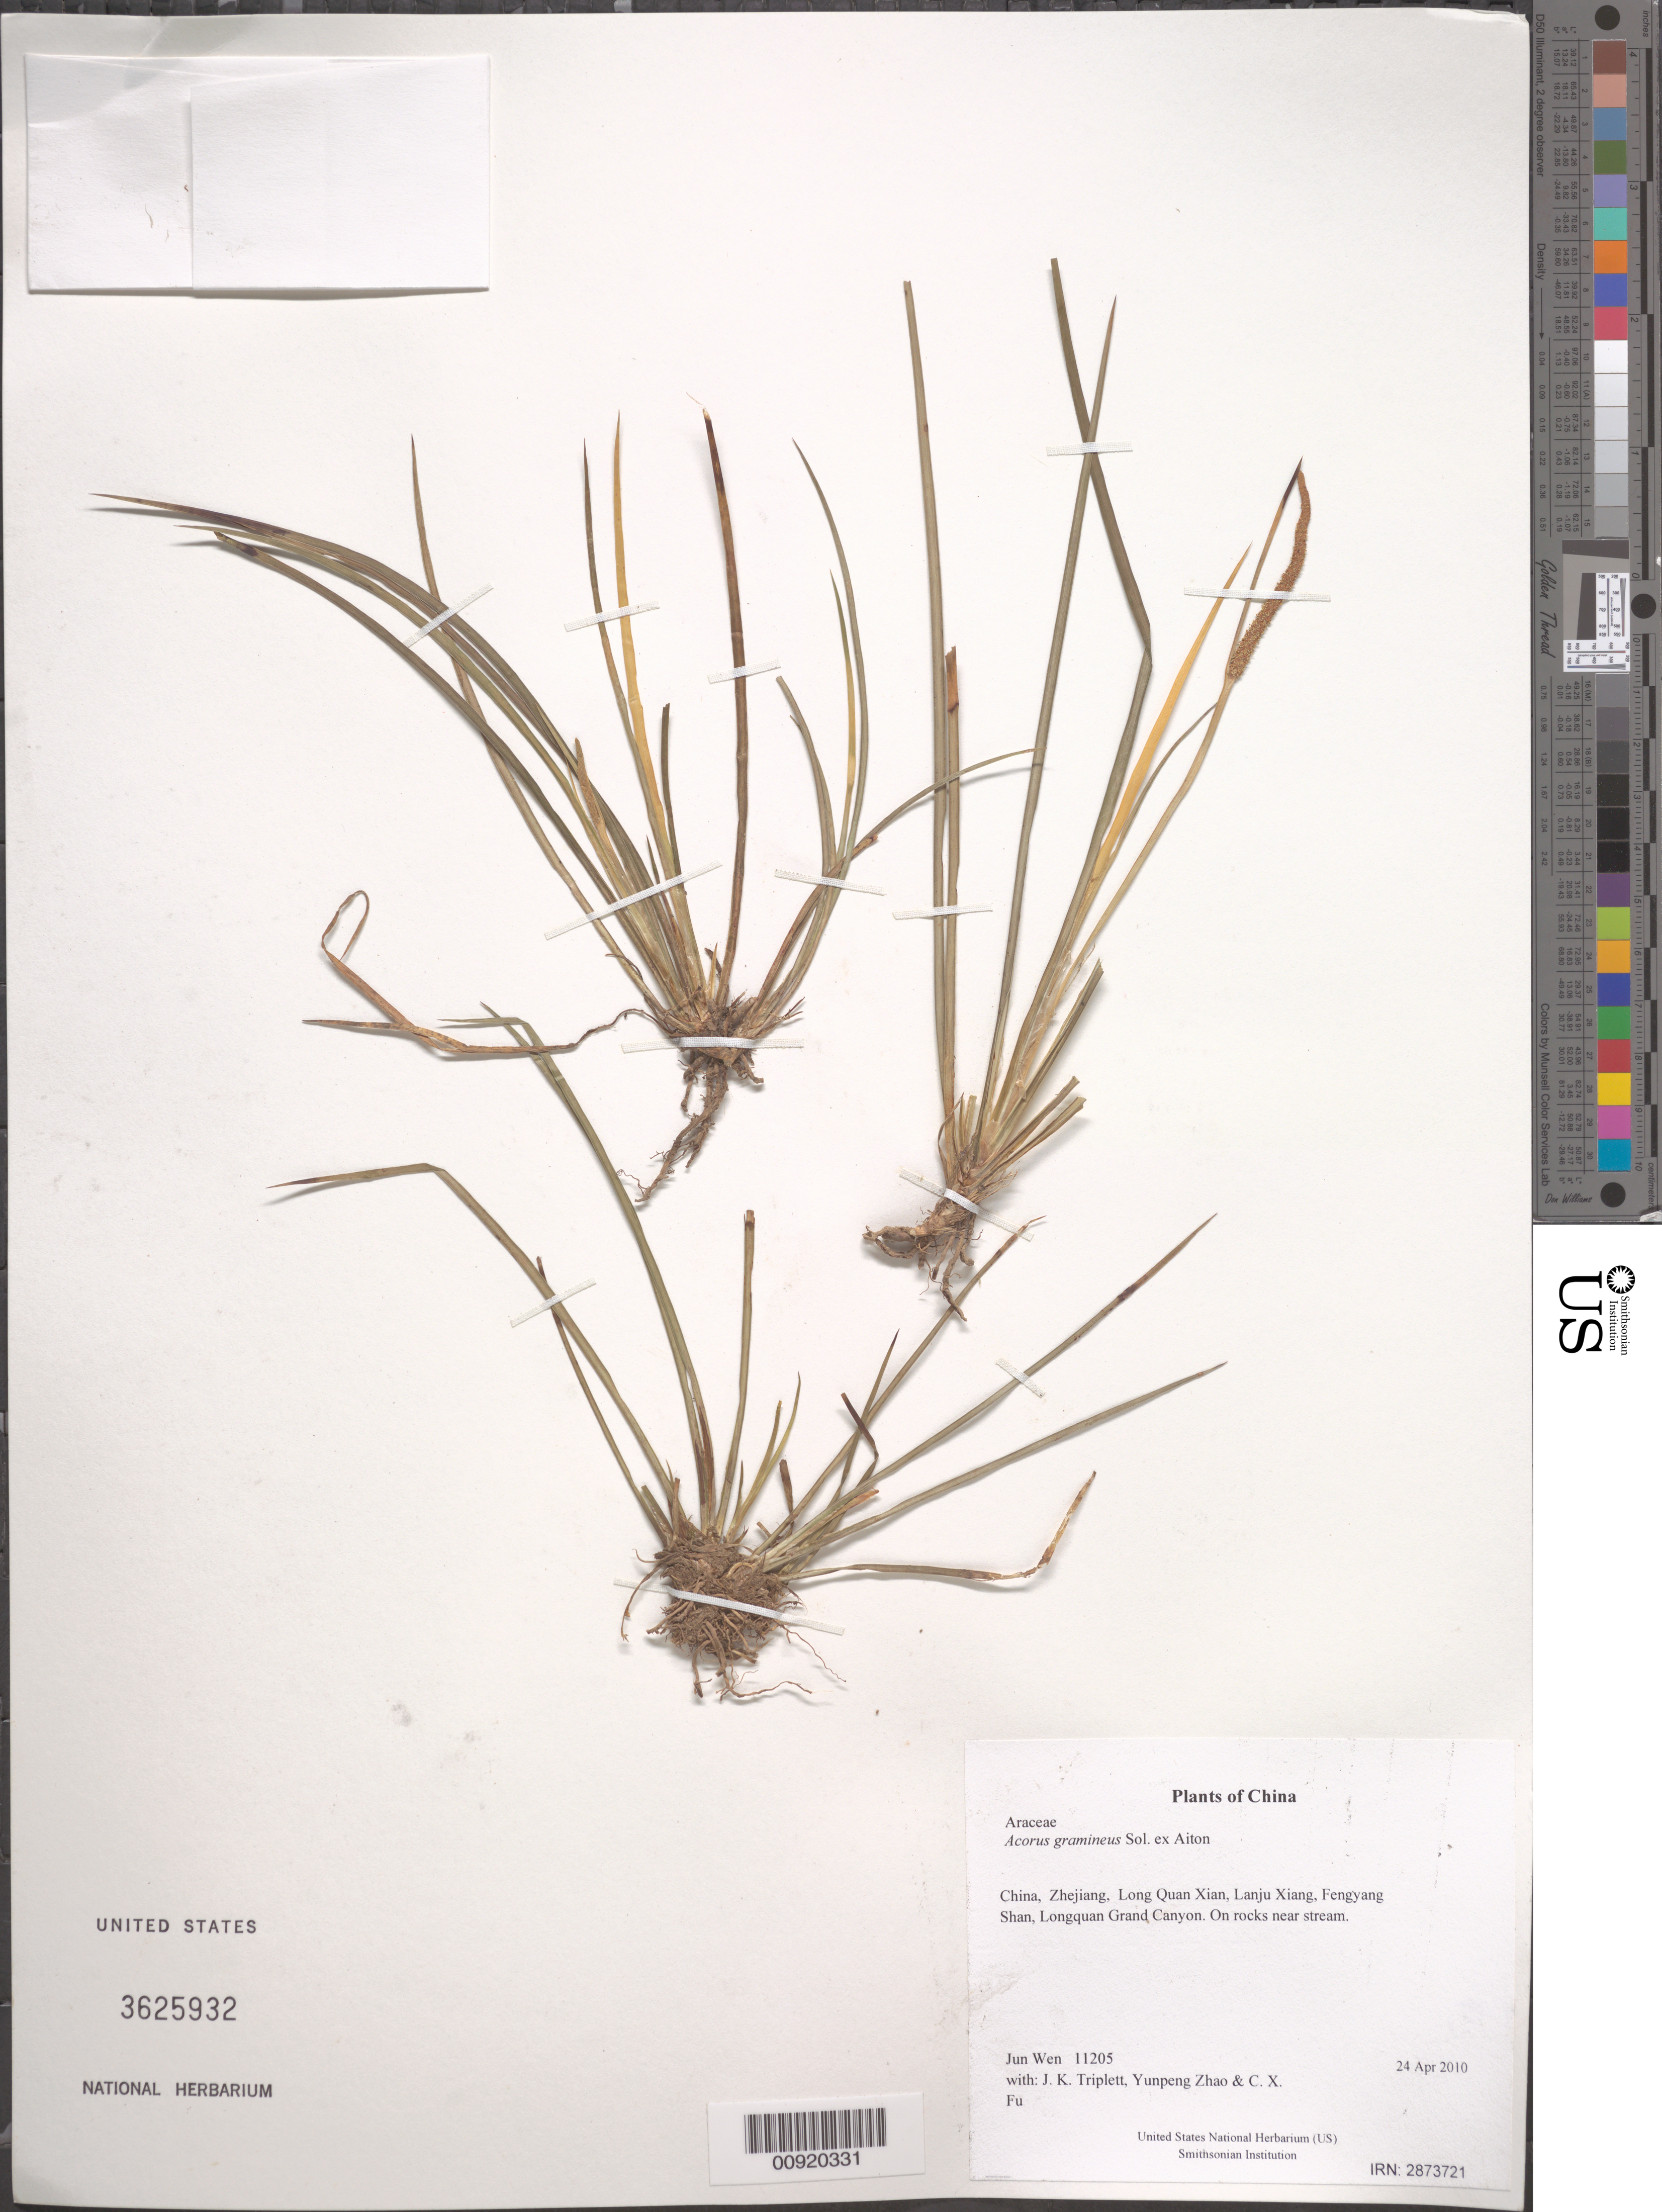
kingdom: Plantae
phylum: Tracheophyta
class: Liliopsida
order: Acorales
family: Acoraceae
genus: Acorus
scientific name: Acorus gramineus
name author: Sol. ex Aiton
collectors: J. Wen, J. K. Triplett, Yunpeng Zhao & C. X. Fu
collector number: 11205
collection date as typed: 24 Apr 2010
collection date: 2010-04-24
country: China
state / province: Zhejiang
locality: Long Quan Xian, Lanju Xiang, Fengyang Shan, Longquan Grand Canyon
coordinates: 27 52.898 N, 119 10.333 E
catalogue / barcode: US 3625932